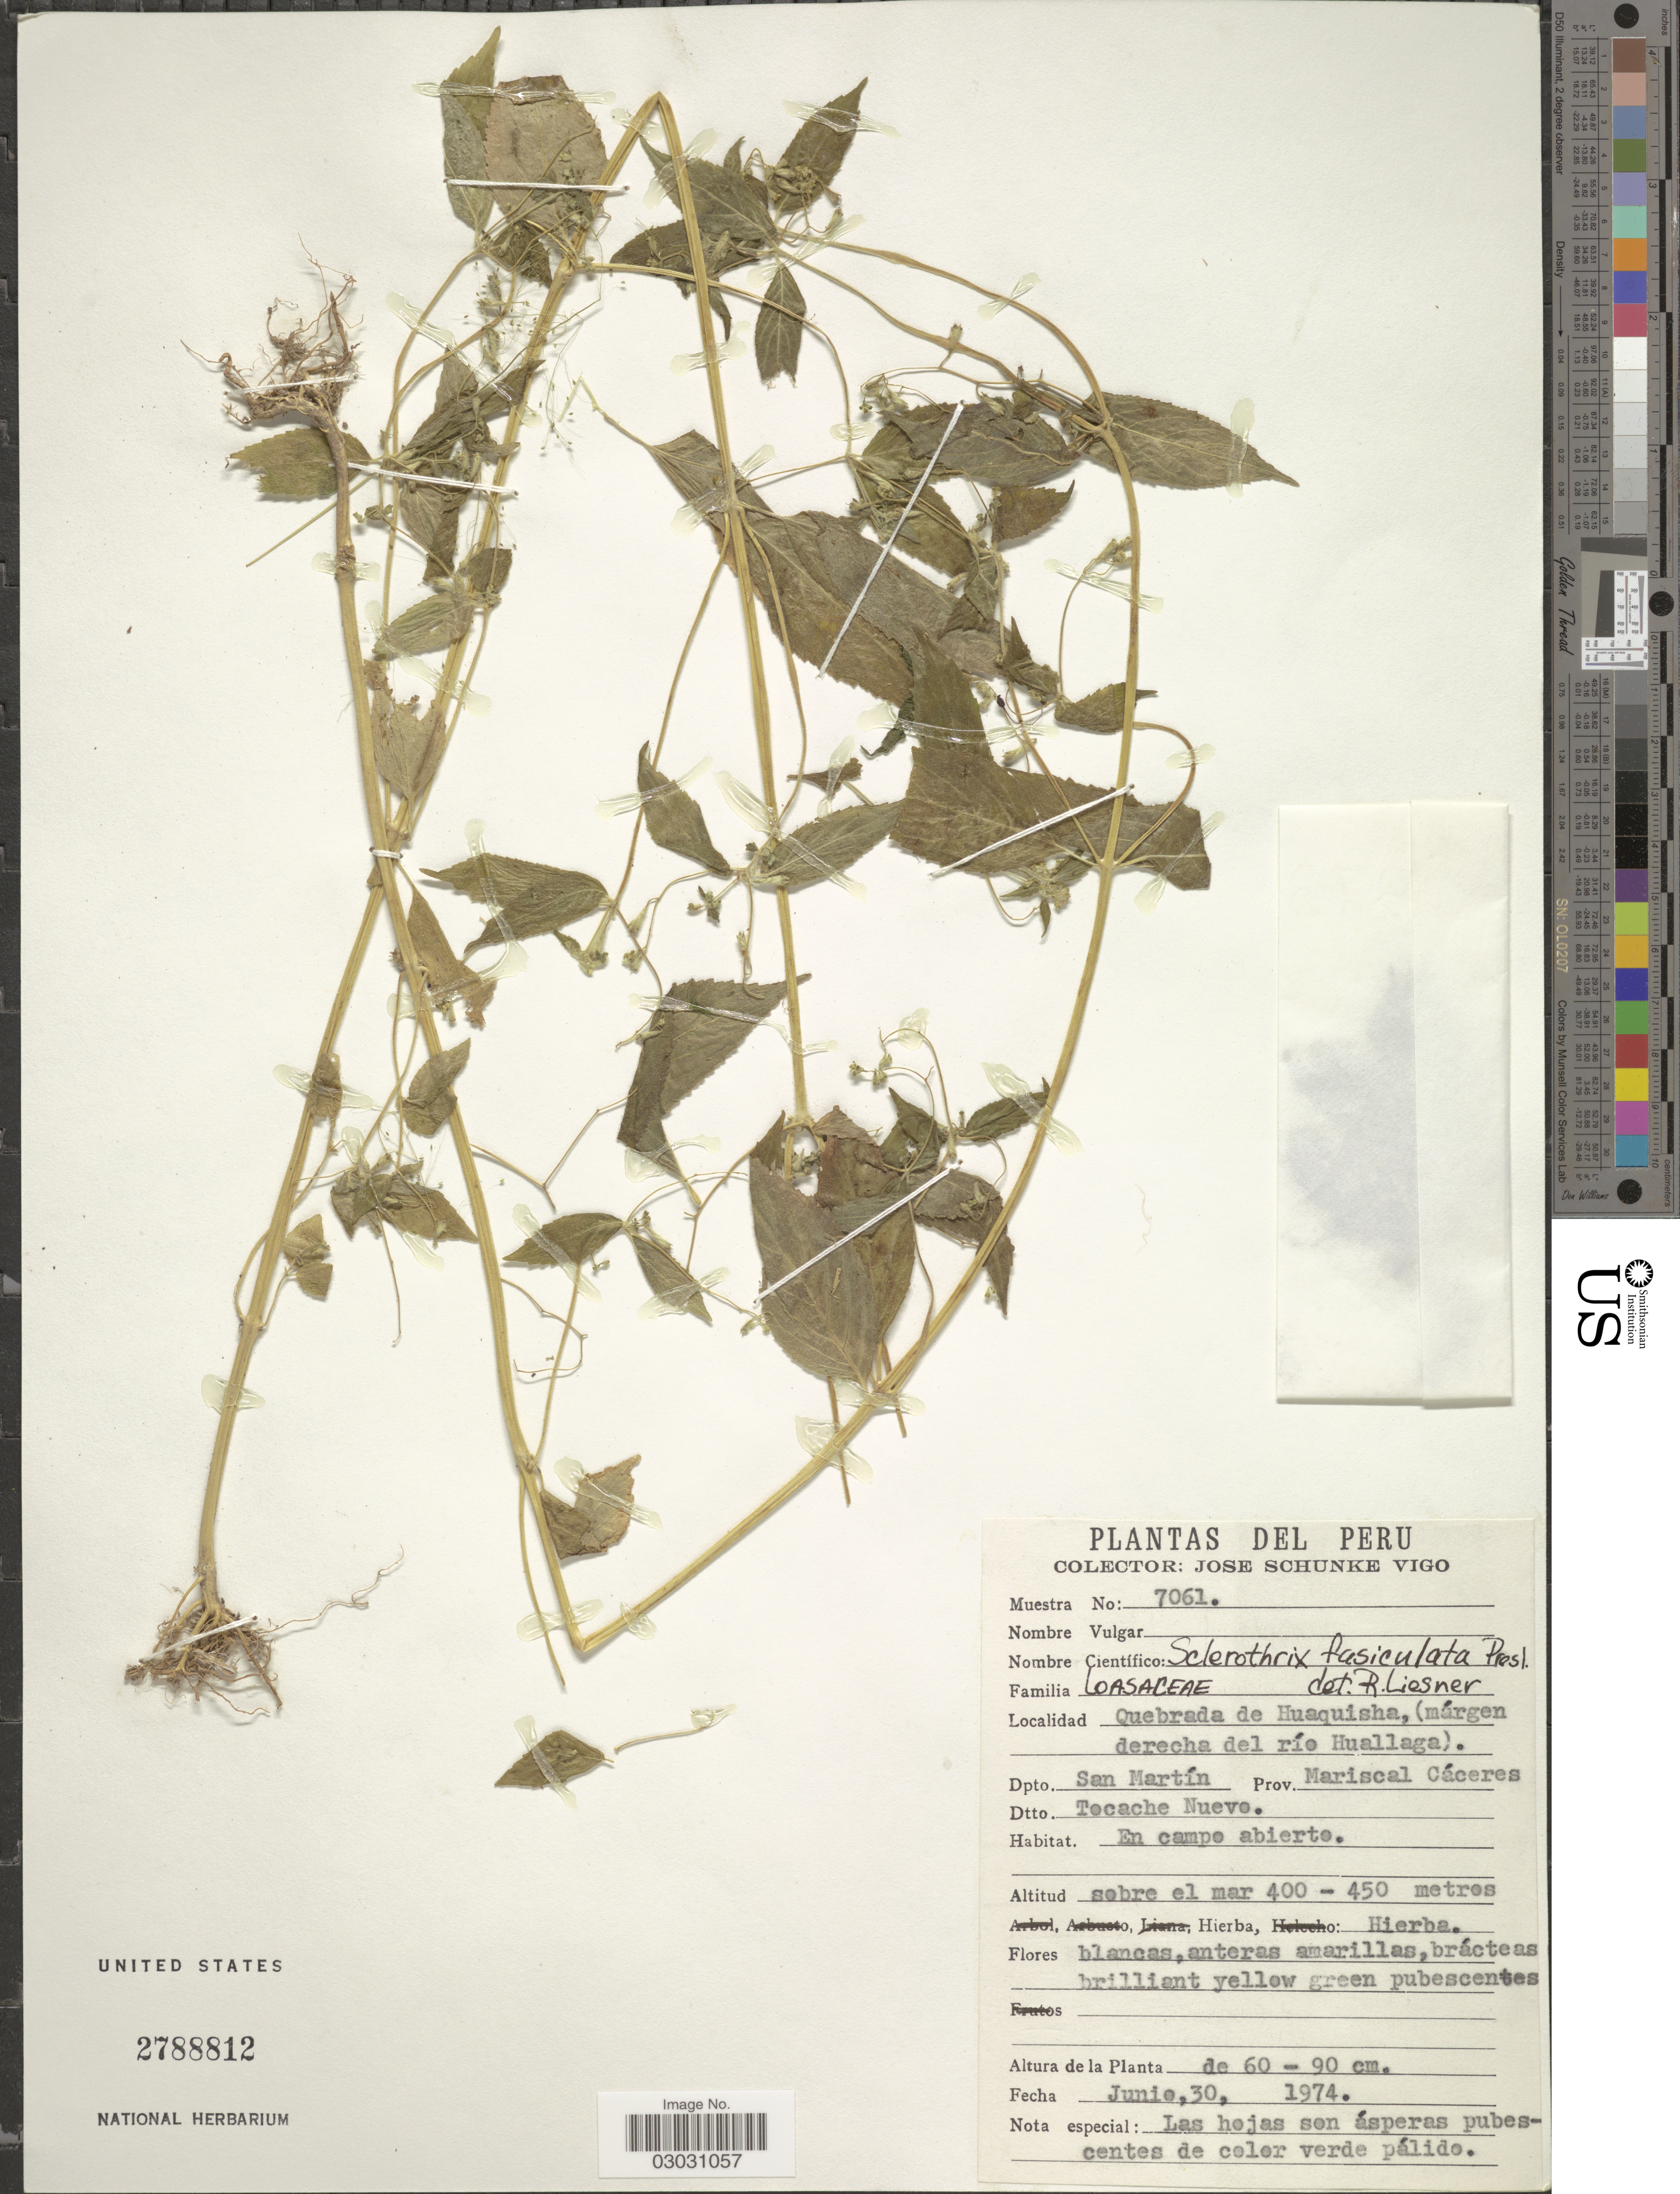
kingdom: Plantae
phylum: Tracheophyta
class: Magnoliopsida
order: Cornales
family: Loasaceae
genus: Klaprothia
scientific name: Klaprothia fasciculata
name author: (C. Presl) Poston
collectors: J. Schunke Vigo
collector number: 7061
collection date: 1974-06-30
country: Peru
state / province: San Martín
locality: Quebrada de Huaquisha (márgen derecha del río Huallaga), Dpto. San Martín, Prov. Mariscal Cáceres, Dtto. Tocache Nuevo.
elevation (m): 400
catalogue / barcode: US 2788812